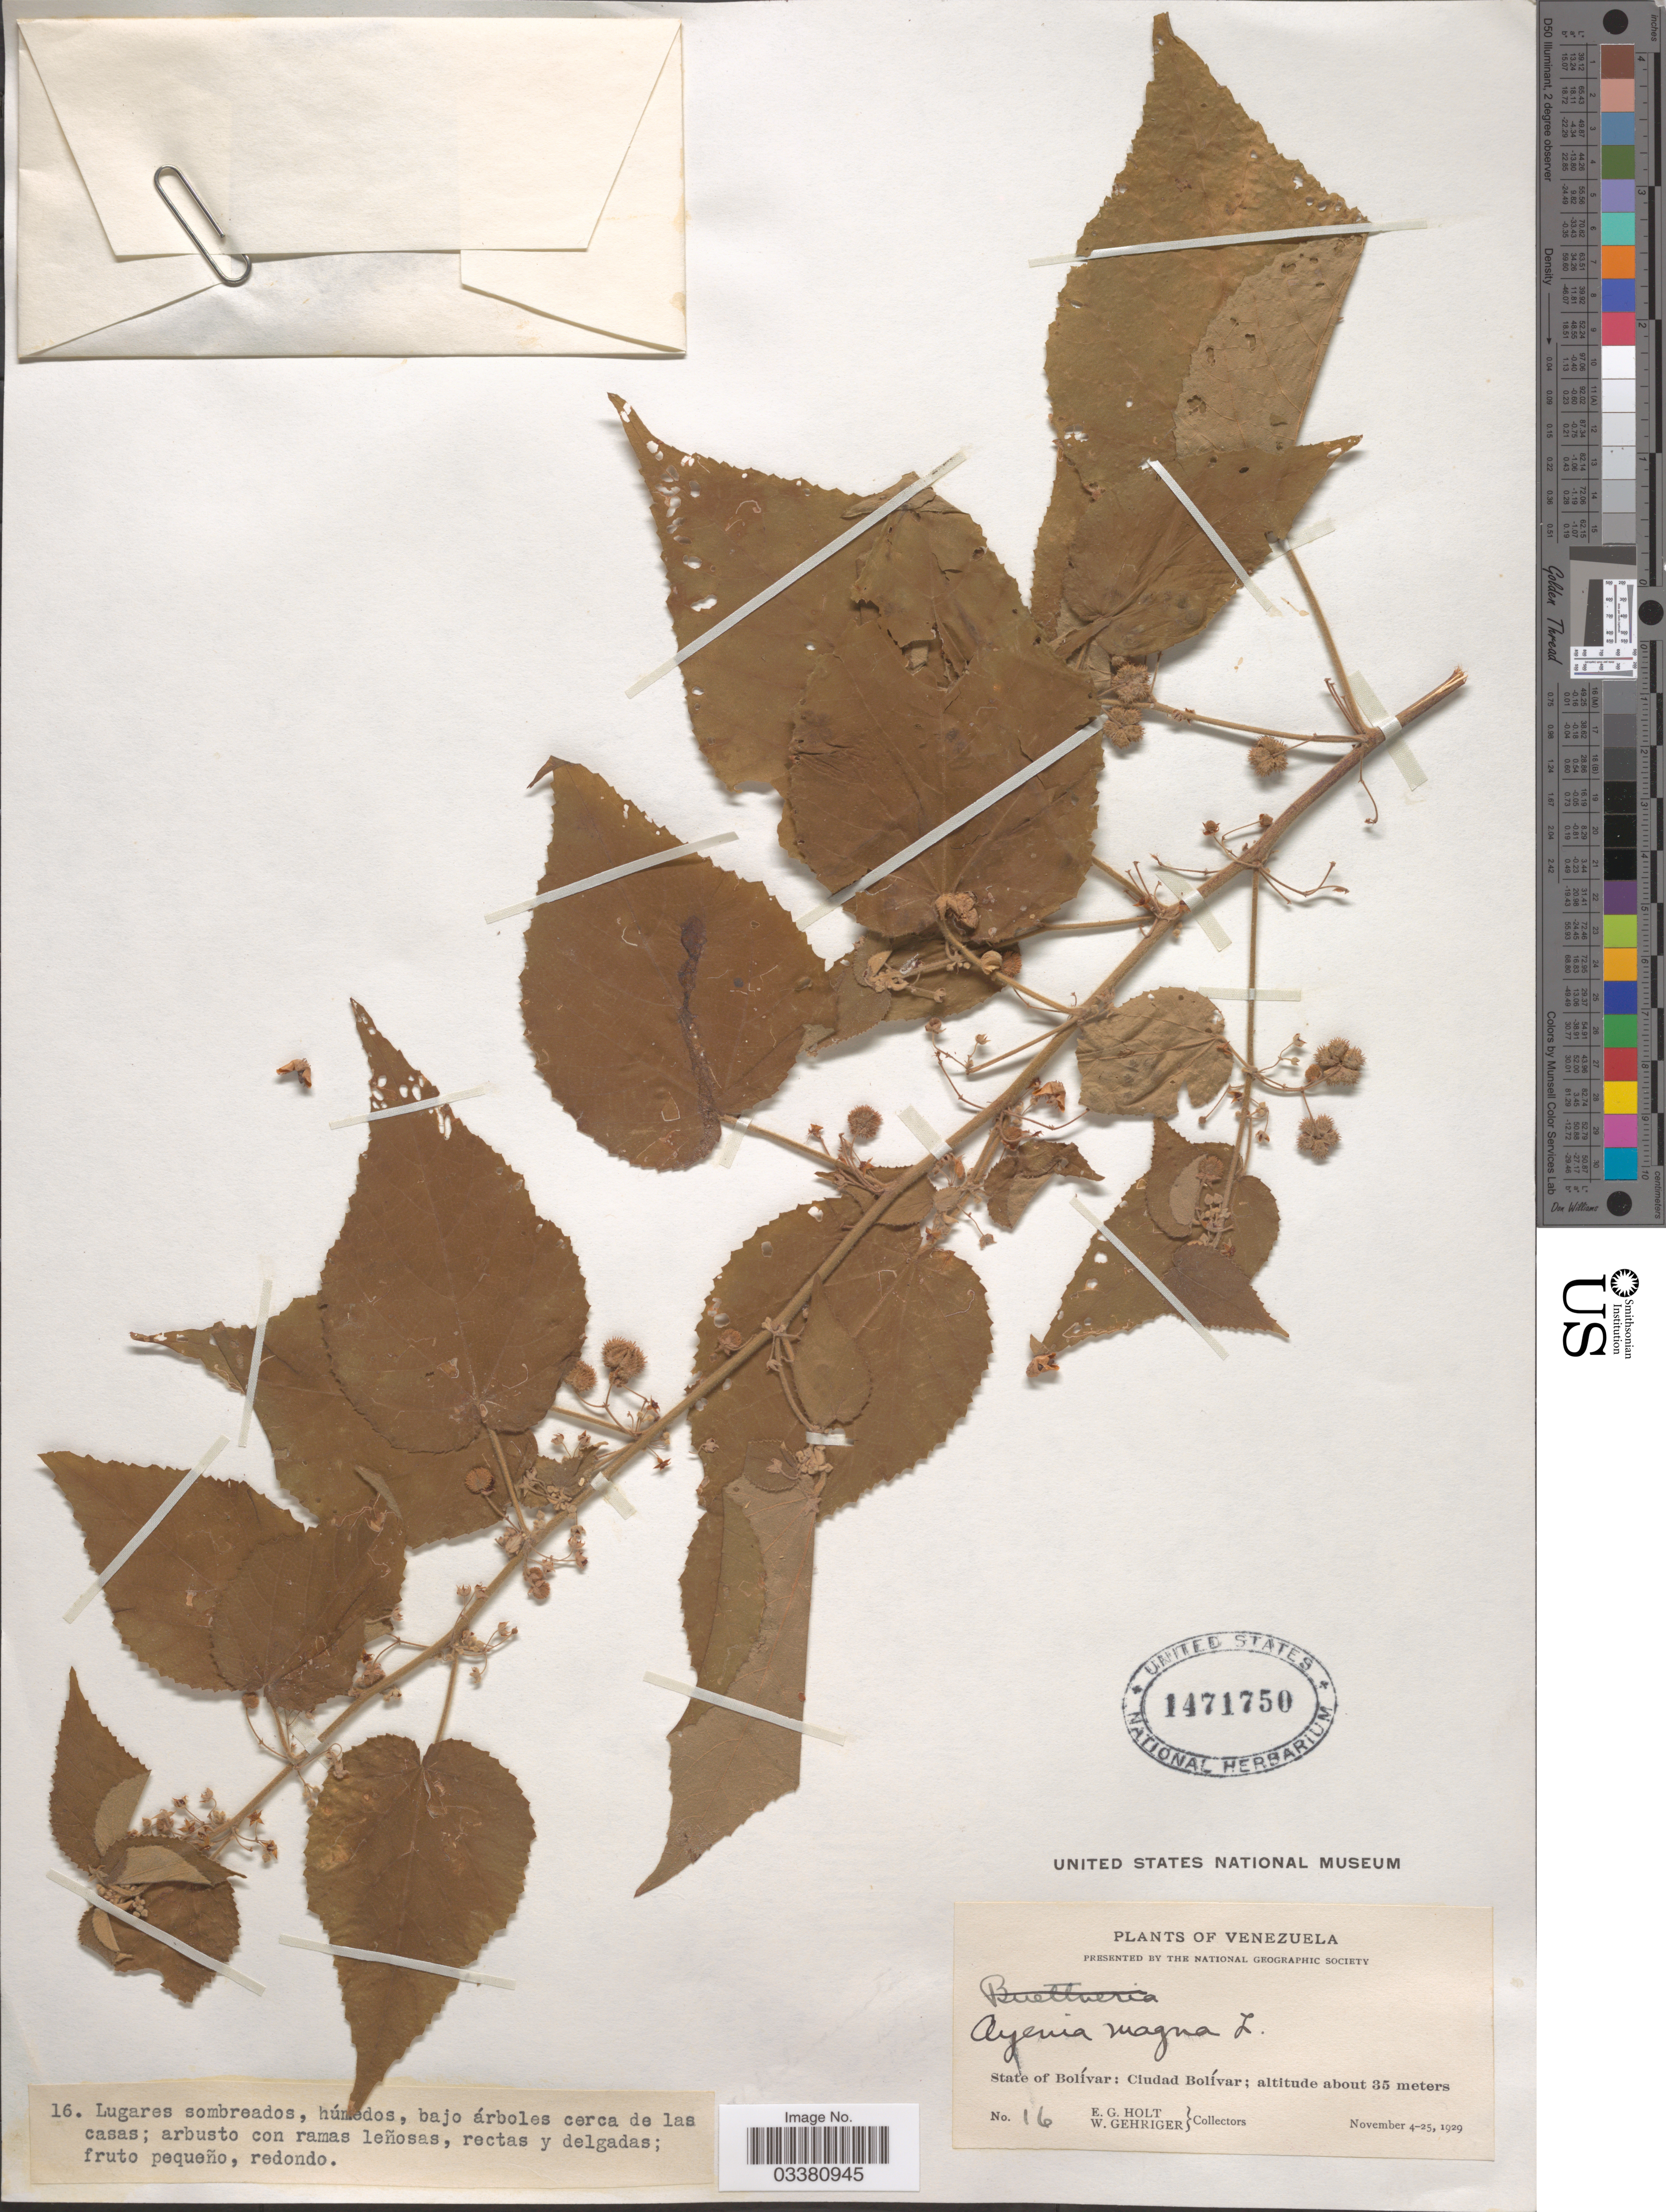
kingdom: Plantae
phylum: Tracheophyta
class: Magnoliopsida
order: Malvales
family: Malvaceae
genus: Ayenia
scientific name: Ayenia magna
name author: L.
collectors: E. G. Holt & W. Gehriger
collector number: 16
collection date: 1929-11-04/1929-11-25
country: Venezuela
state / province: Bolivar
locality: Ciudad Bolívar.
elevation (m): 35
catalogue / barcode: US 1471750